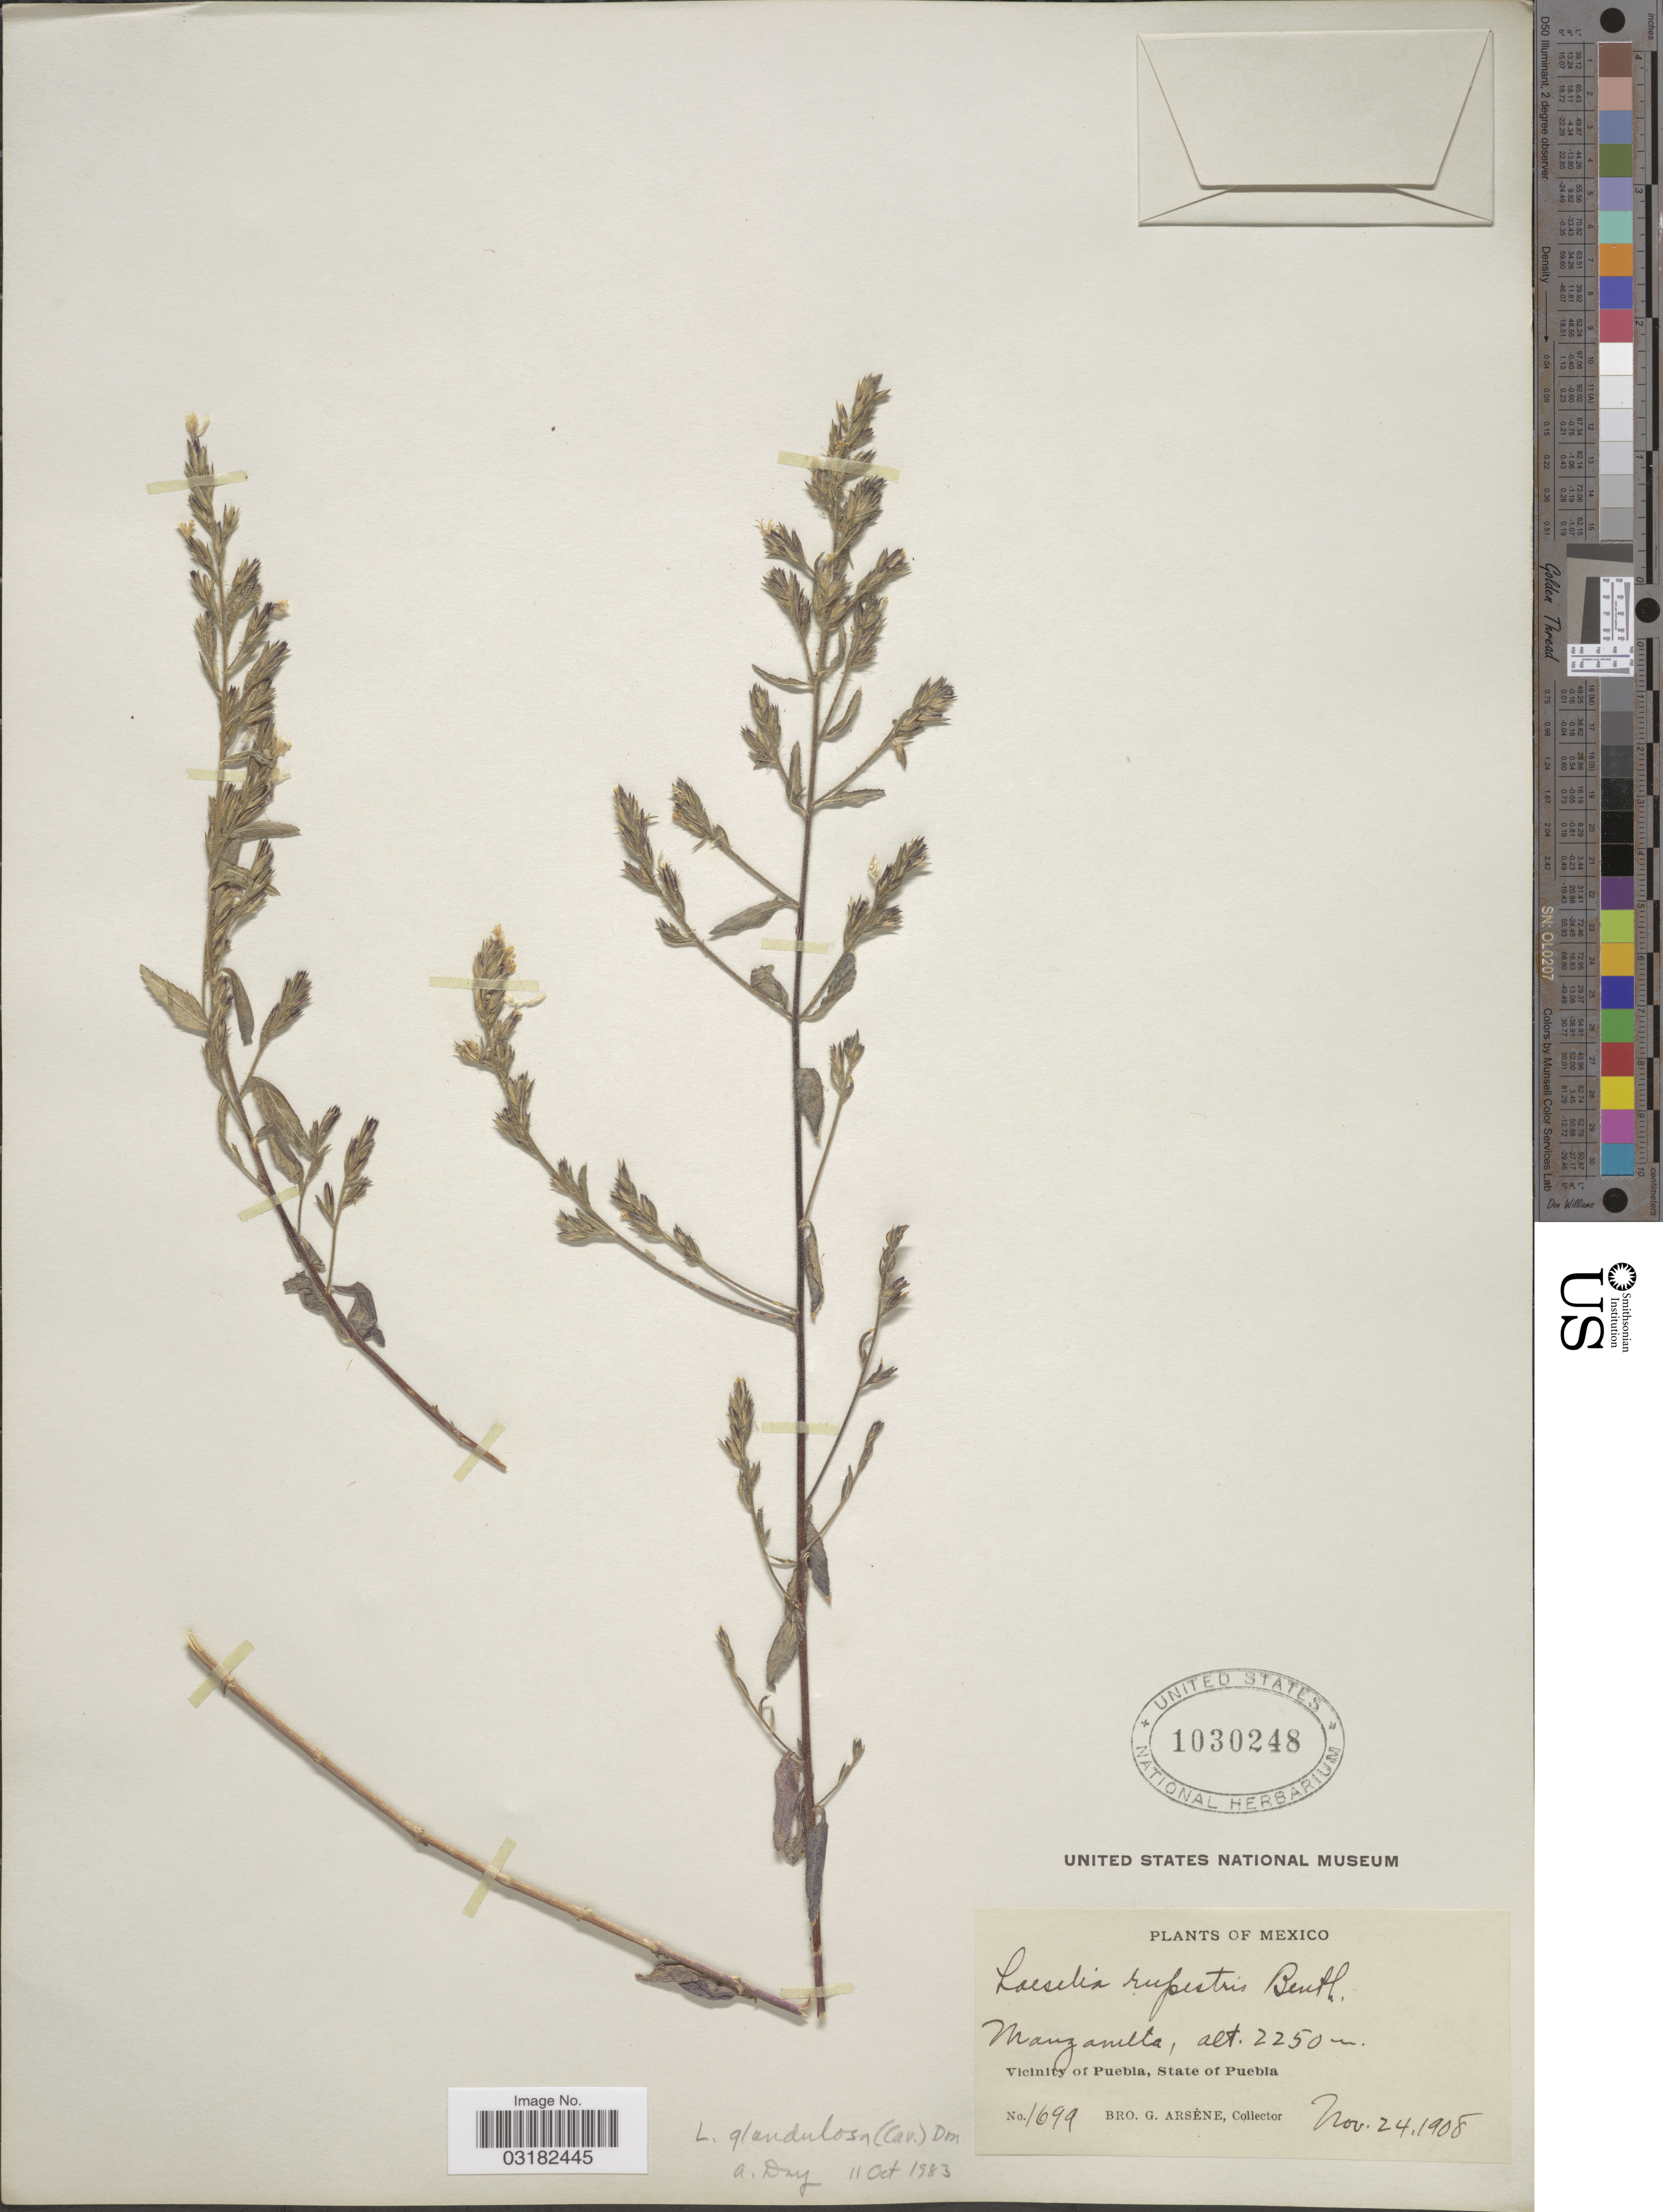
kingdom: Plantae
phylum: Tracheophyta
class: Magnoliopsida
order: Ericales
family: Polemoniaceae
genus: Loeselia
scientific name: Loeselia glandulosa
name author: (Cav.) G. Don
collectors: Bro. G. Arsène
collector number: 1699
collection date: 1908-11-24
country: Mexico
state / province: Puebla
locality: Manzanilla. Vicinity of Puebla.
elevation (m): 2250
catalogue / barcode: US 1030248